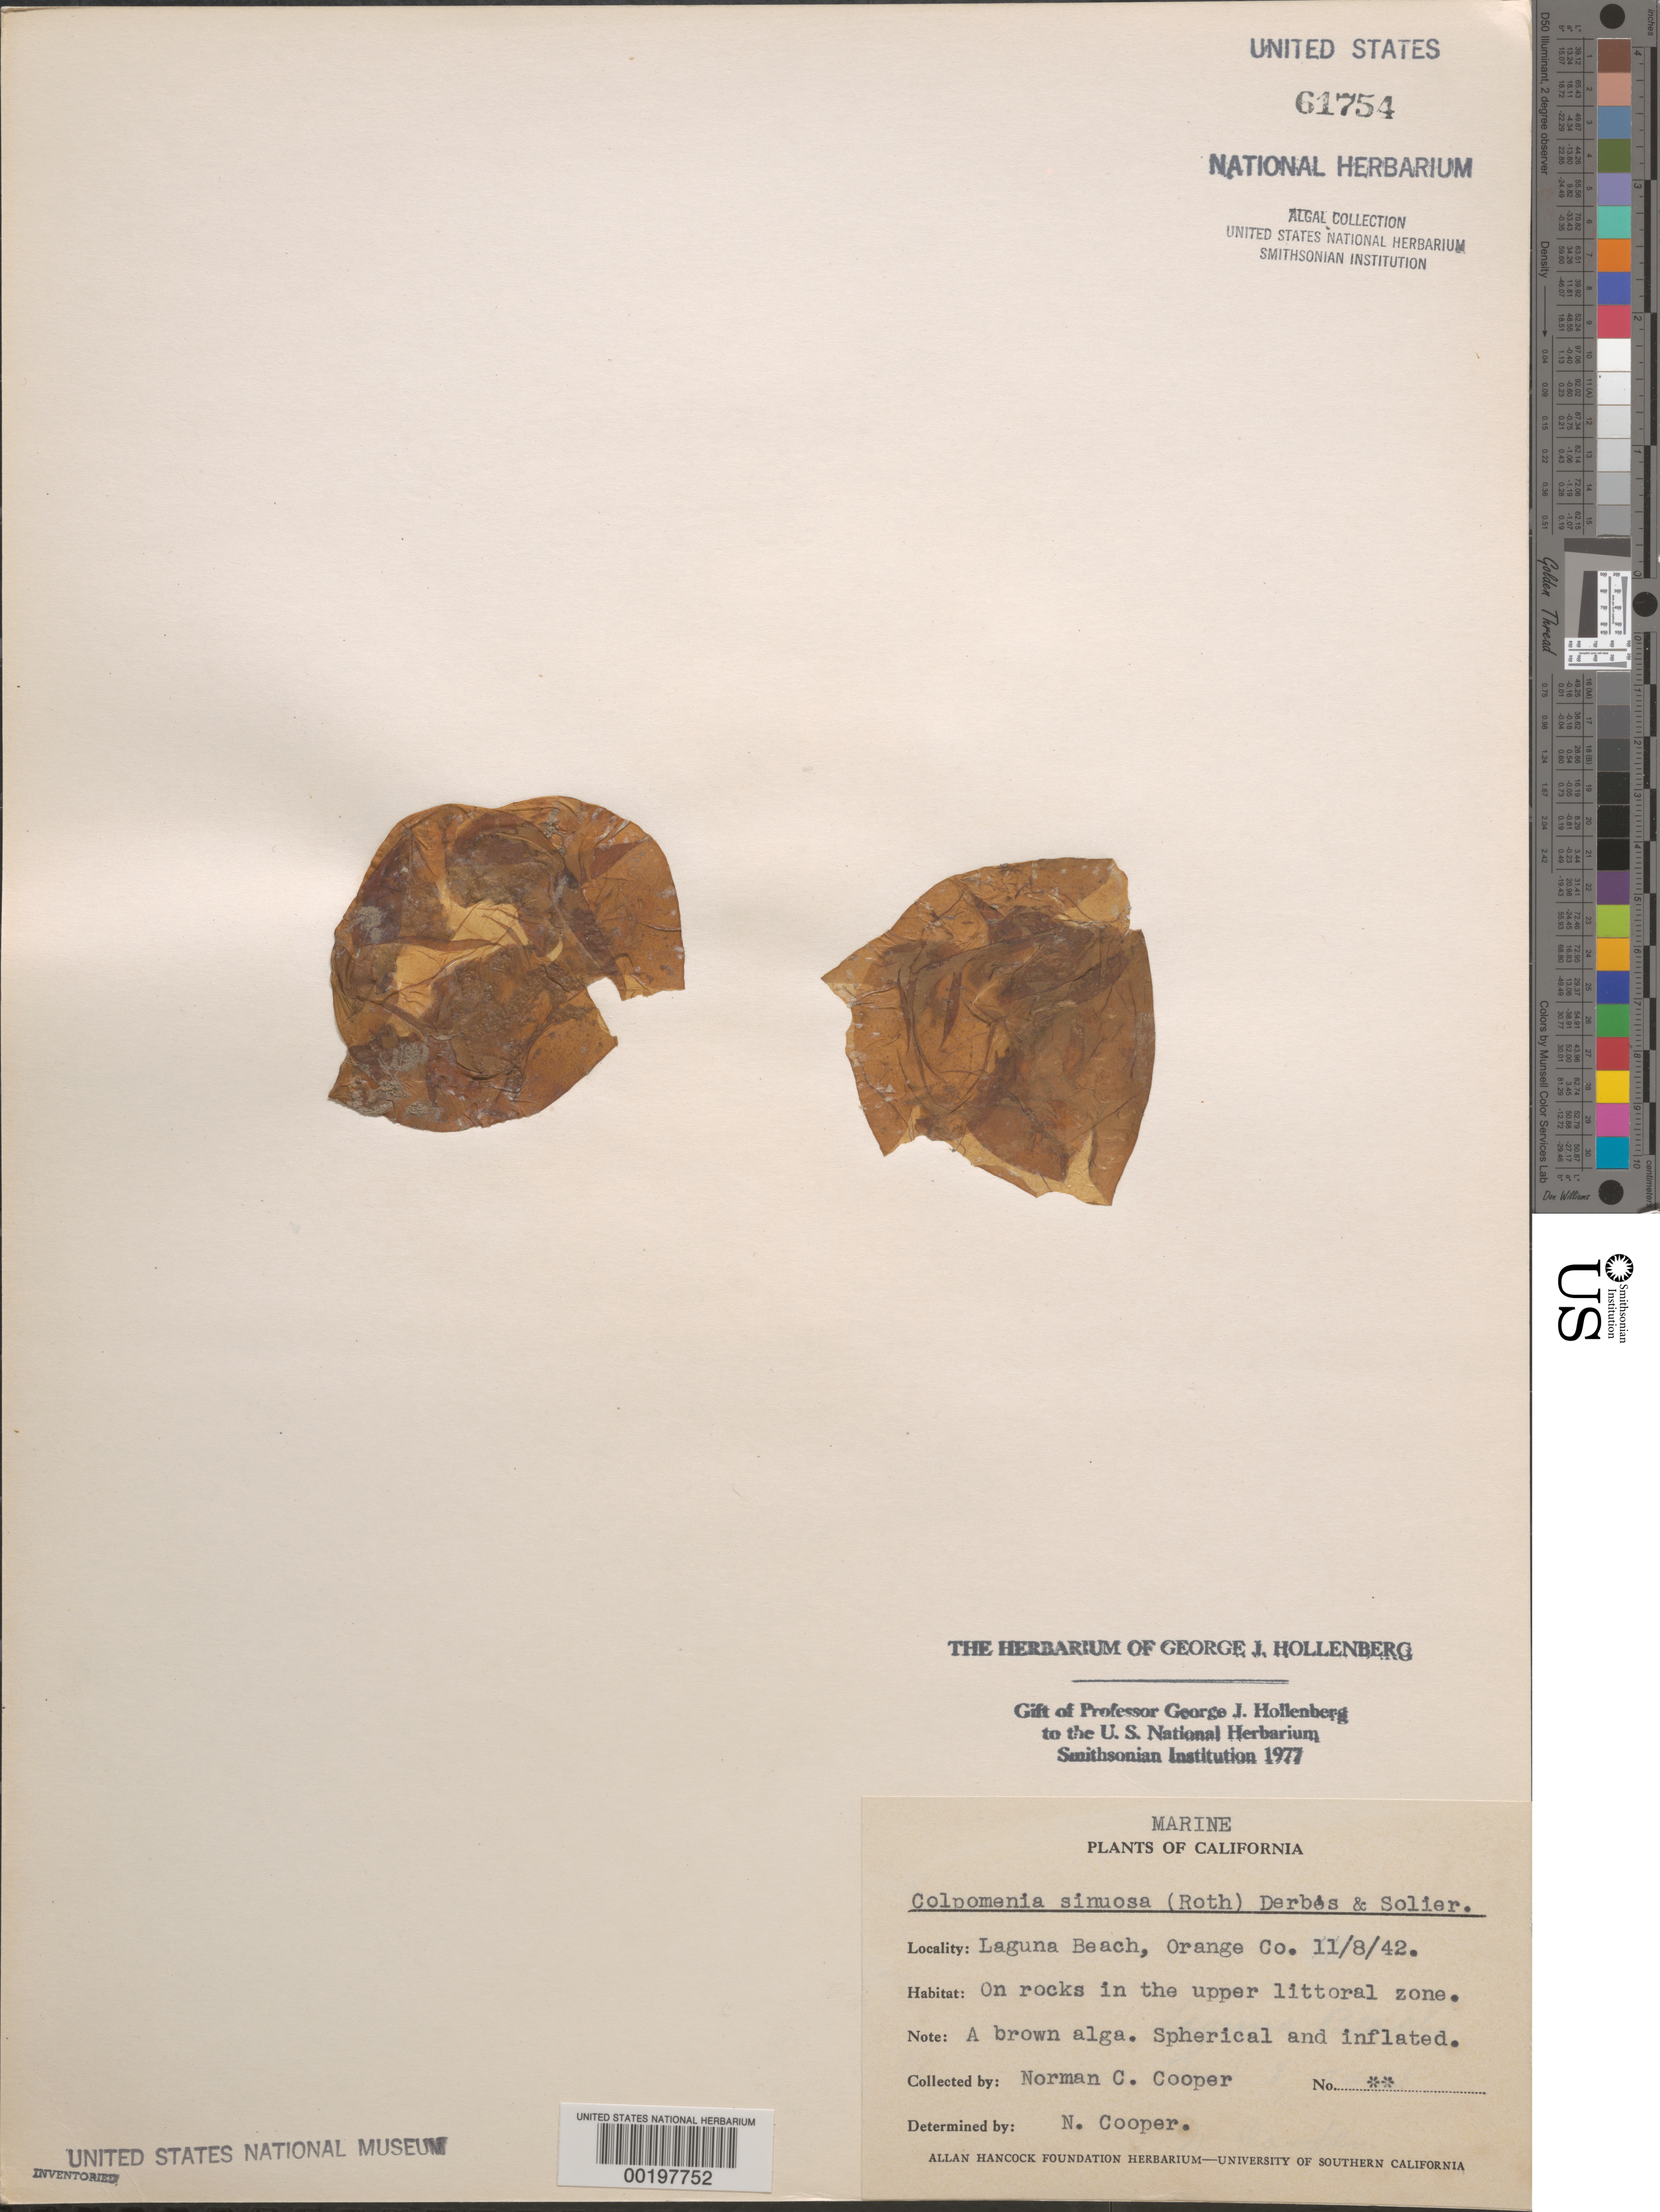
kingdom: Chromista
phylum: Ochrophyta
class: Phaeophyceae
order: Scytosiphonales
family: Scytosiphonaceae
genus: Colpomenia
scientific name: Colpomenia sinuosa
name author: (K. Mert. ex Roth) Derbes & Solier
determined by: Cooper, N. C.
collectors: N. Cooper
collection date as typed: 08 Nov 1942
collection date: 1942-11-08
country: United States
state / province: California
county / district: Orange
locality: Laguna Beach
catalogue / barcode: US 61754